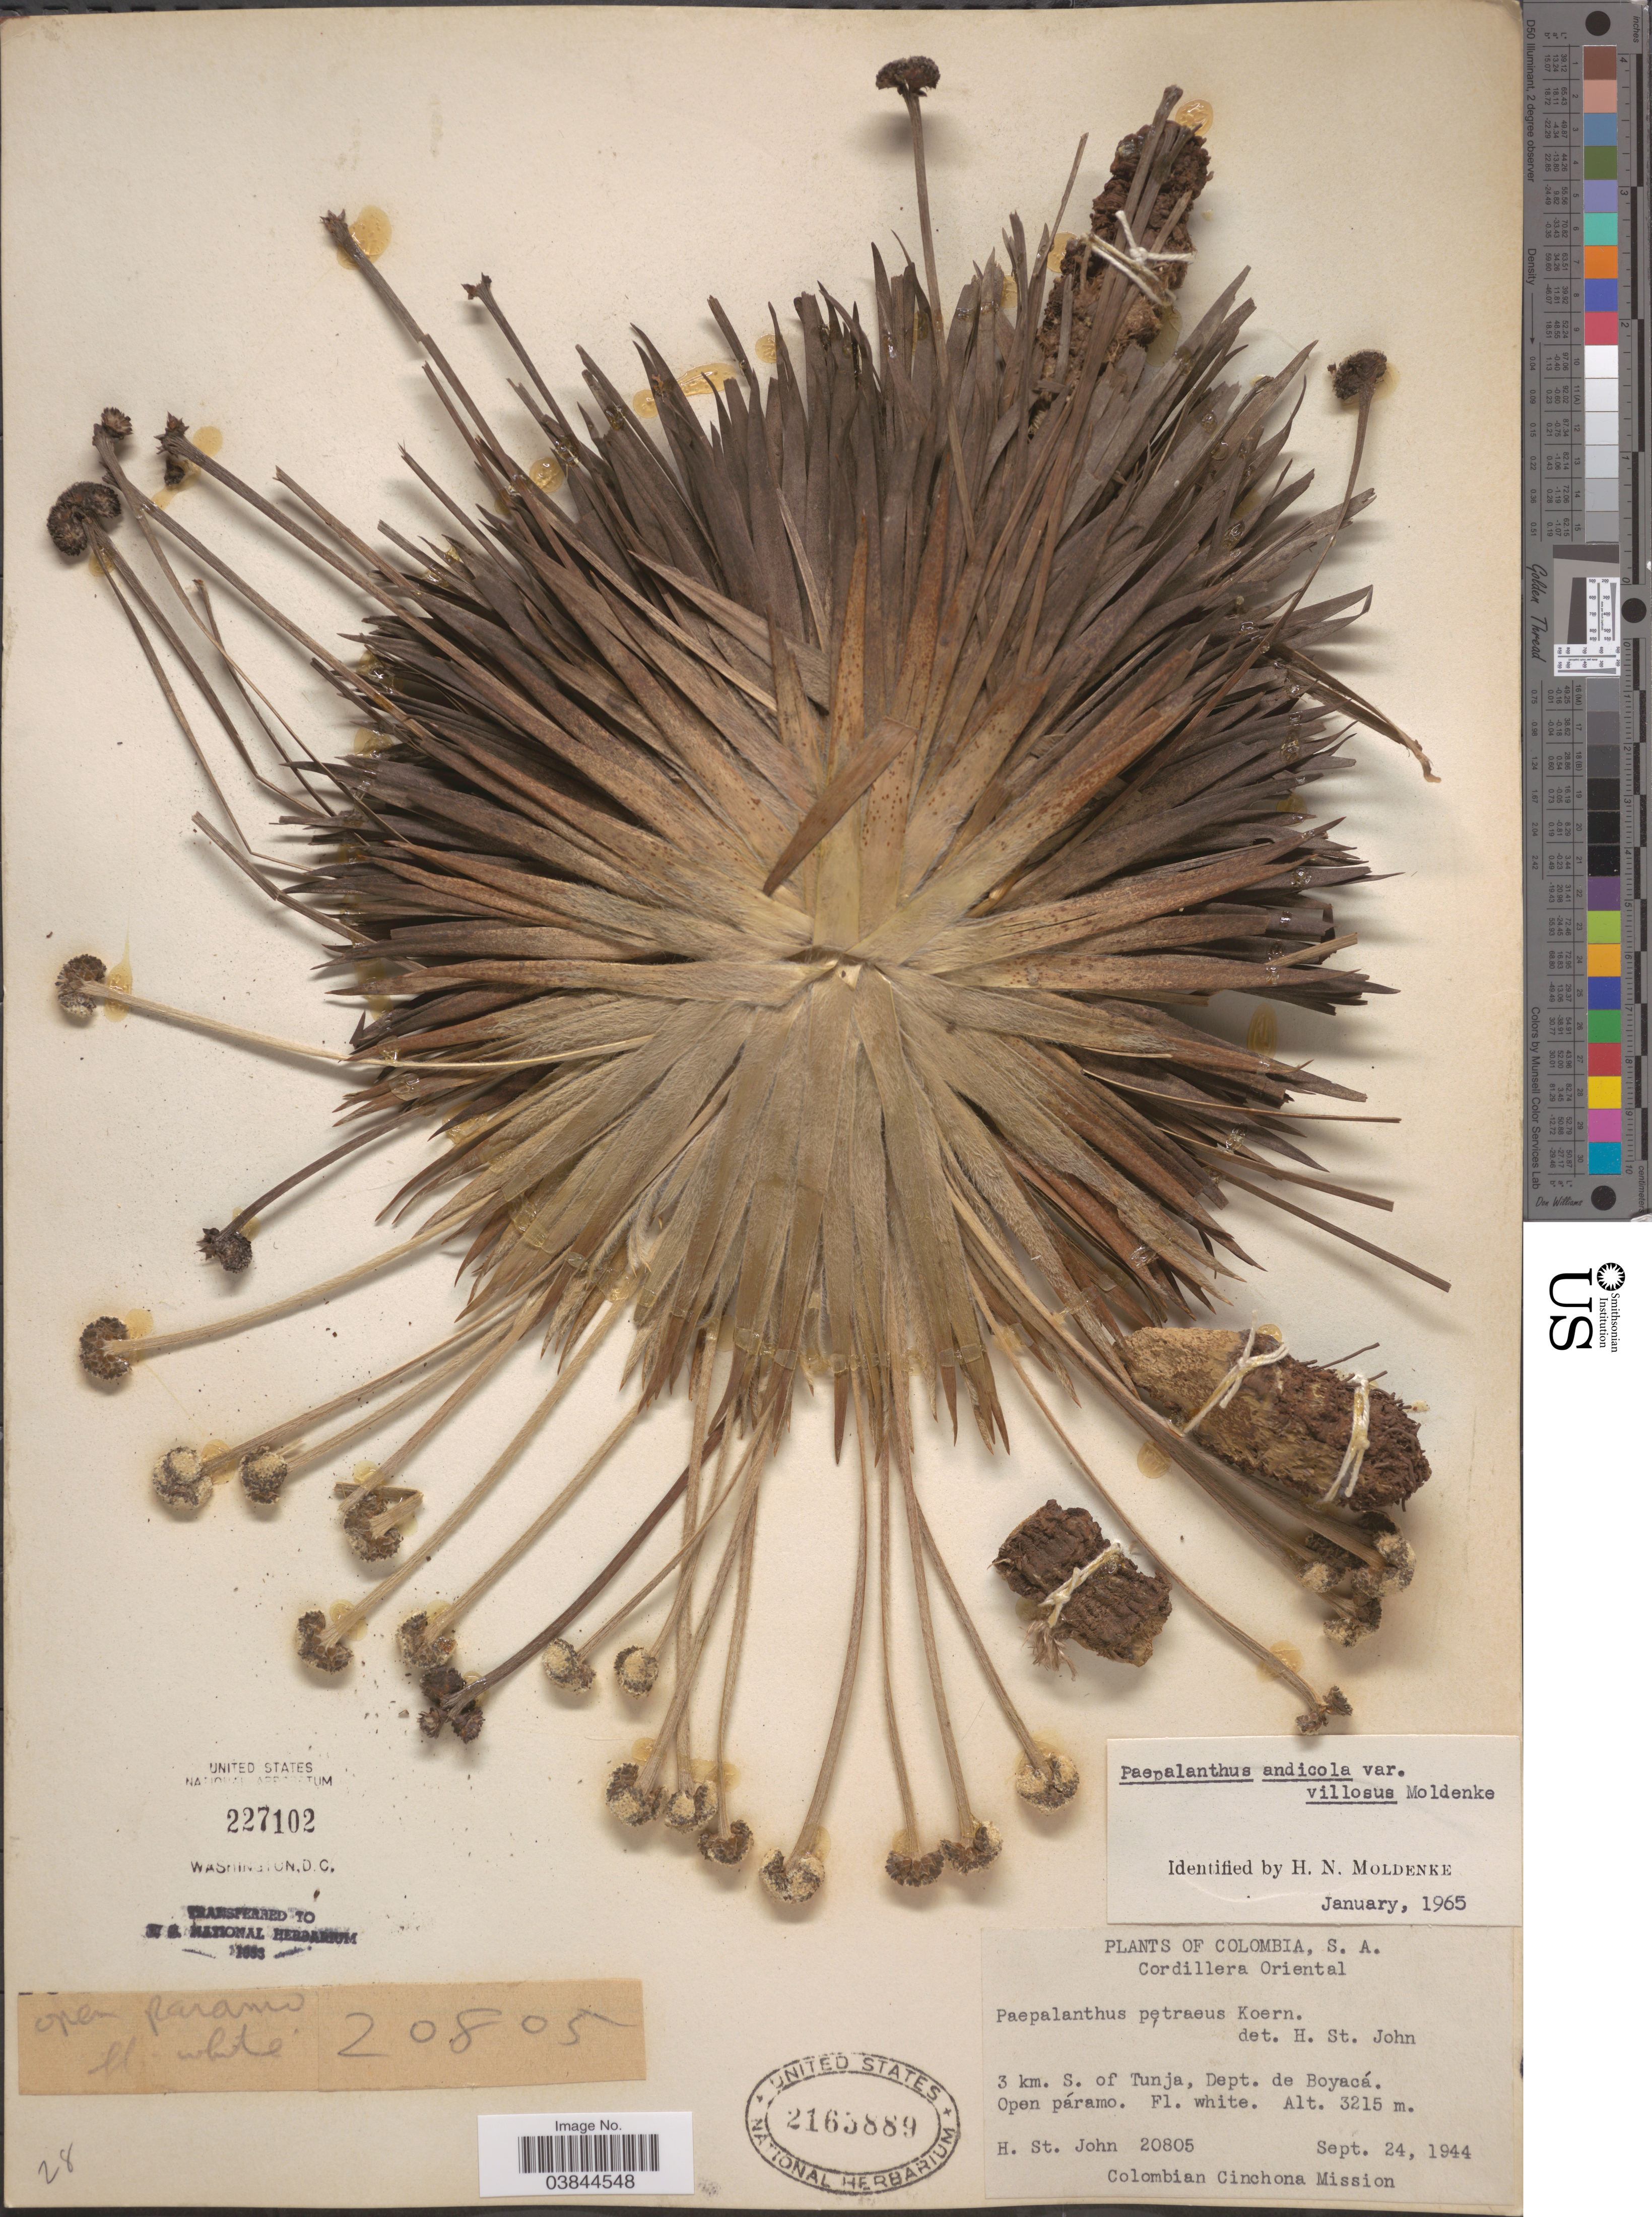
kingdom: Plantae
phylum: Tracheophyta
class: Liliopsida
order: Poales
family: Eriocaulaceae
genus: Paepalanthus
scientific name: Paepalanthus andicola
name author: Körn.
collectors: H. St. John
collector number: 20805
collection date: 1944-09-24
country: Colombia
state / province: Boyacá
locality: Cordillera Oriental. 3 km. S. of Tunja, Dept. de Boyacá.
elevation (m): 3215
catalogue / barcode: US 2163889